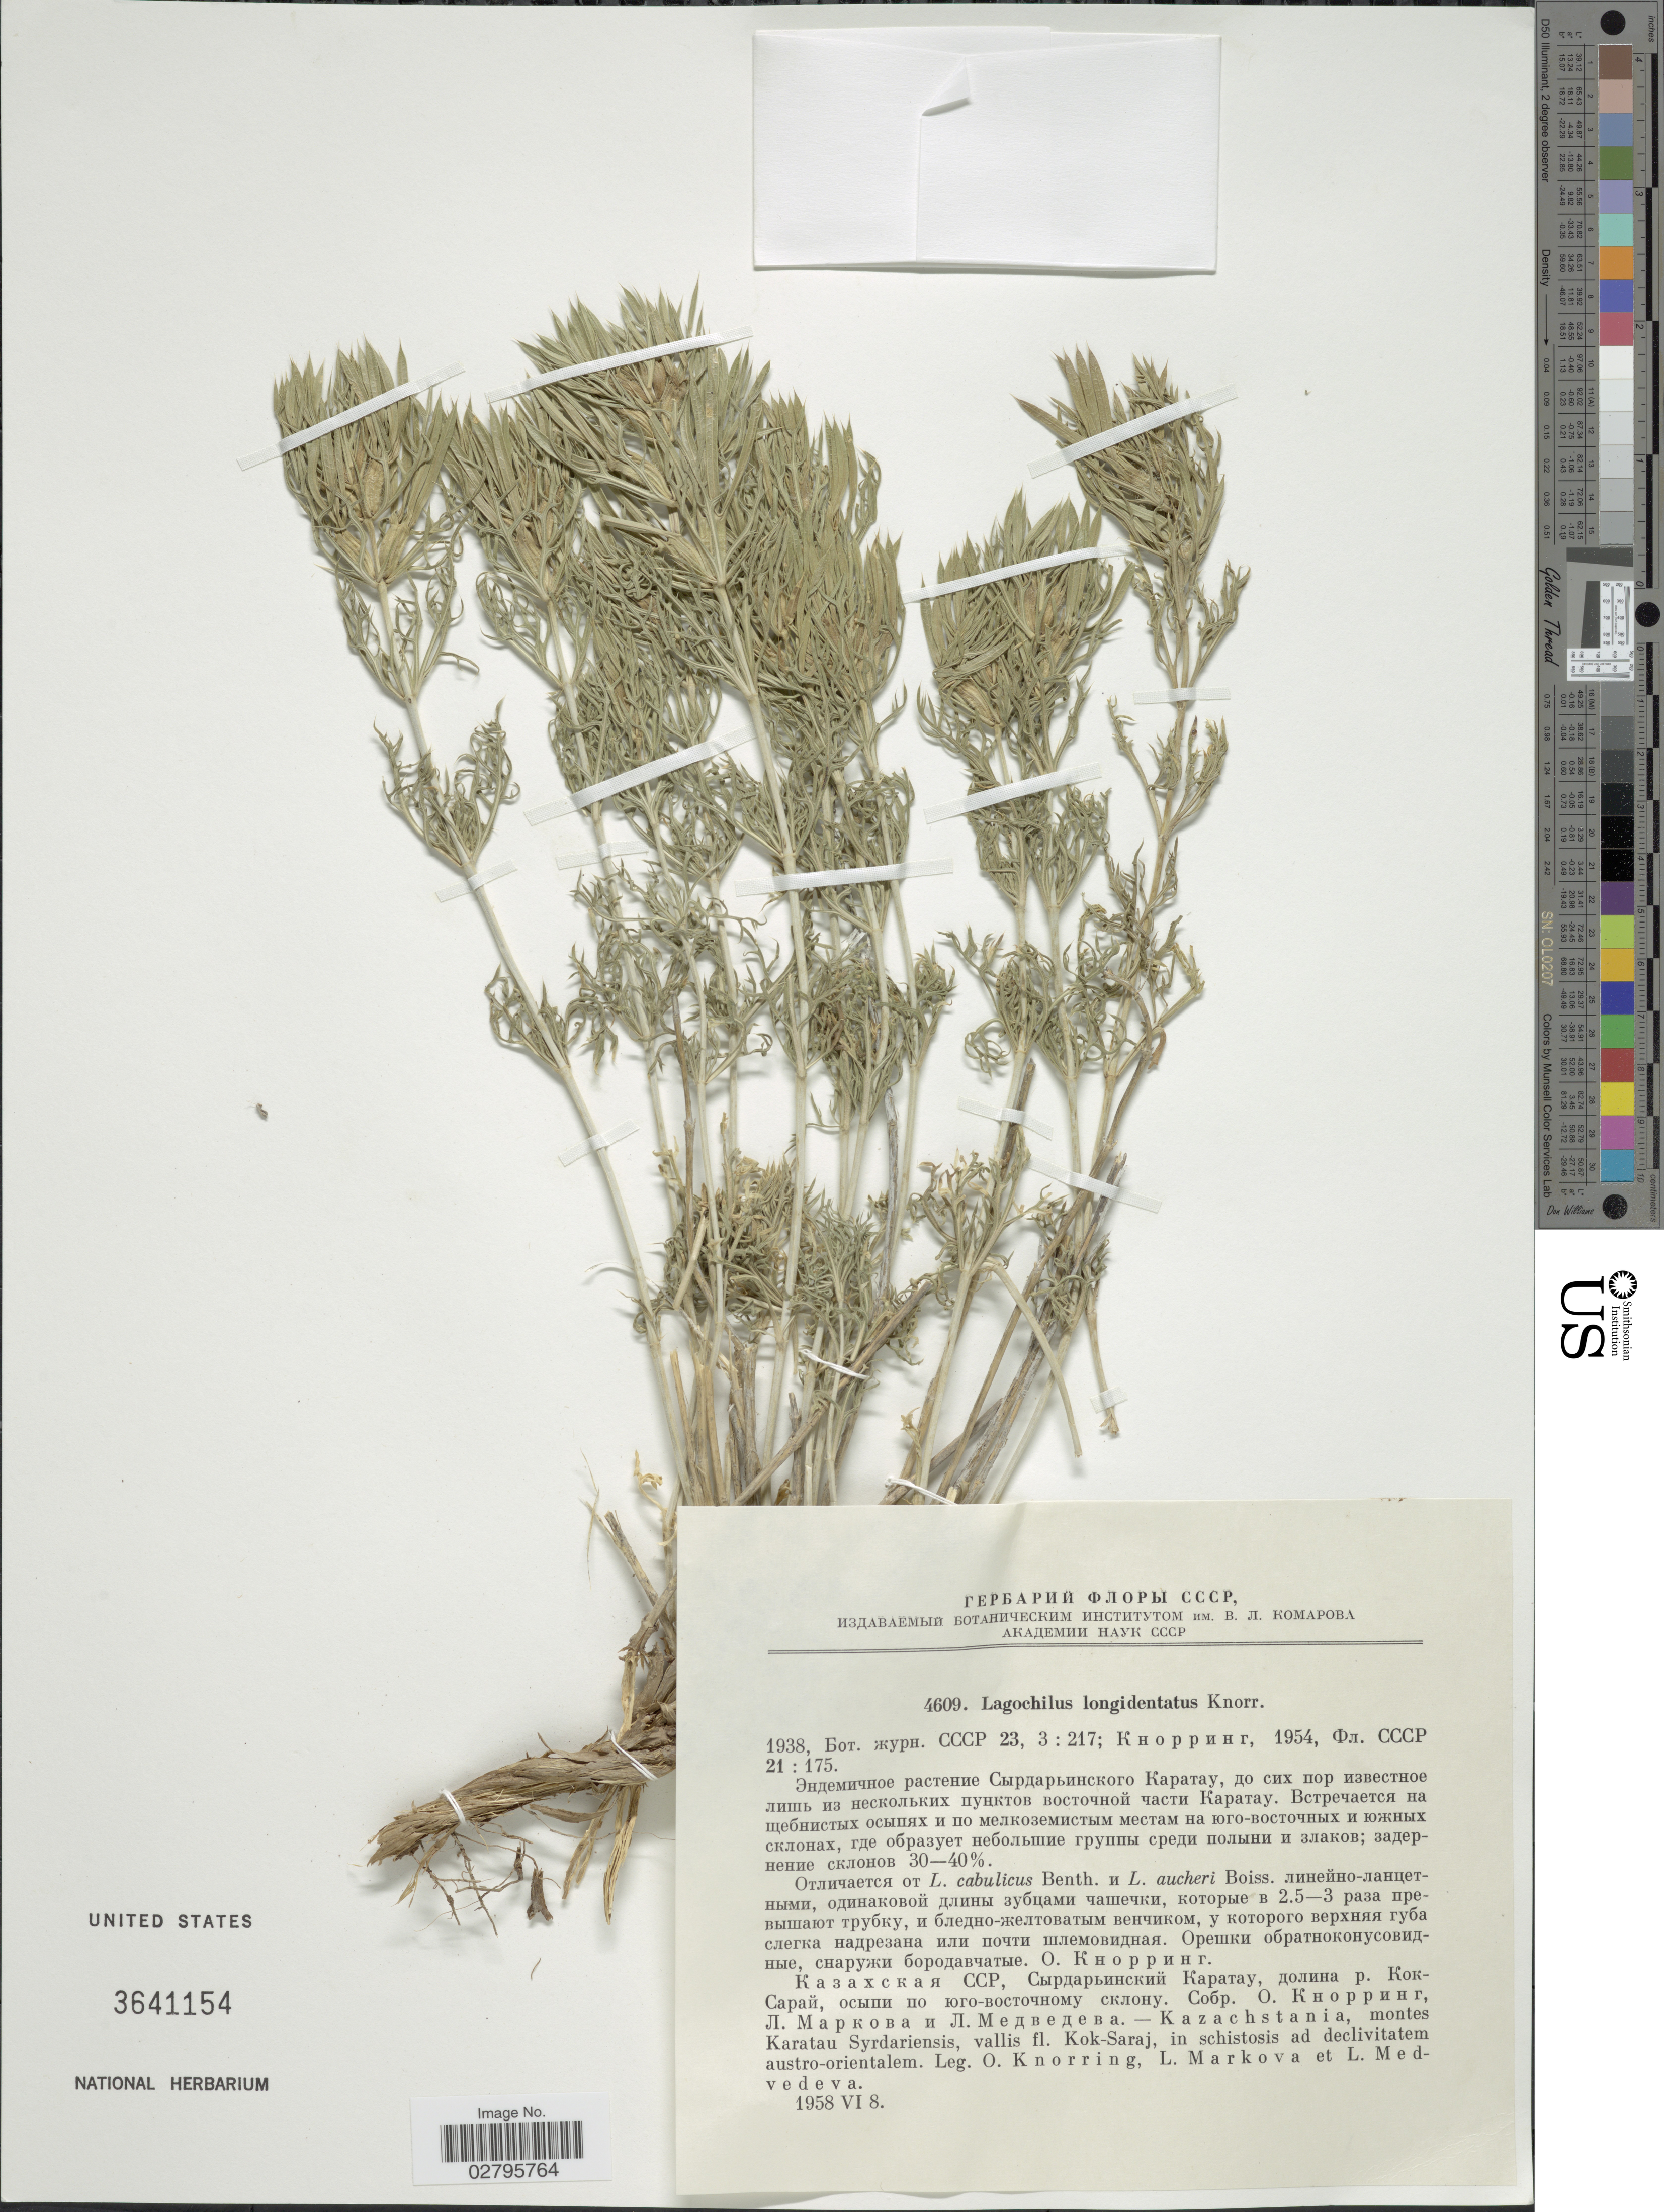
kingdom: Plantae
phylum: Tracheophyta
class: Magnoliopsida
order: Lamiales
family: Lamiaceae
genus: Lagochilus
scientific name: Lagochilus longidentatus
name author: Knorring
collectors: O. Knorring, L. Markova & L. Medvedeva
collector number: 4609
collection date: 1958-06-08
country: Kazakhstan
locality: Kazachstania, montes Karatau Syrdariensis, vallis fl. Kok-Saraj, in schistosis ad declivatem austro-orientalem.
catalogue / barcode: US 3641154